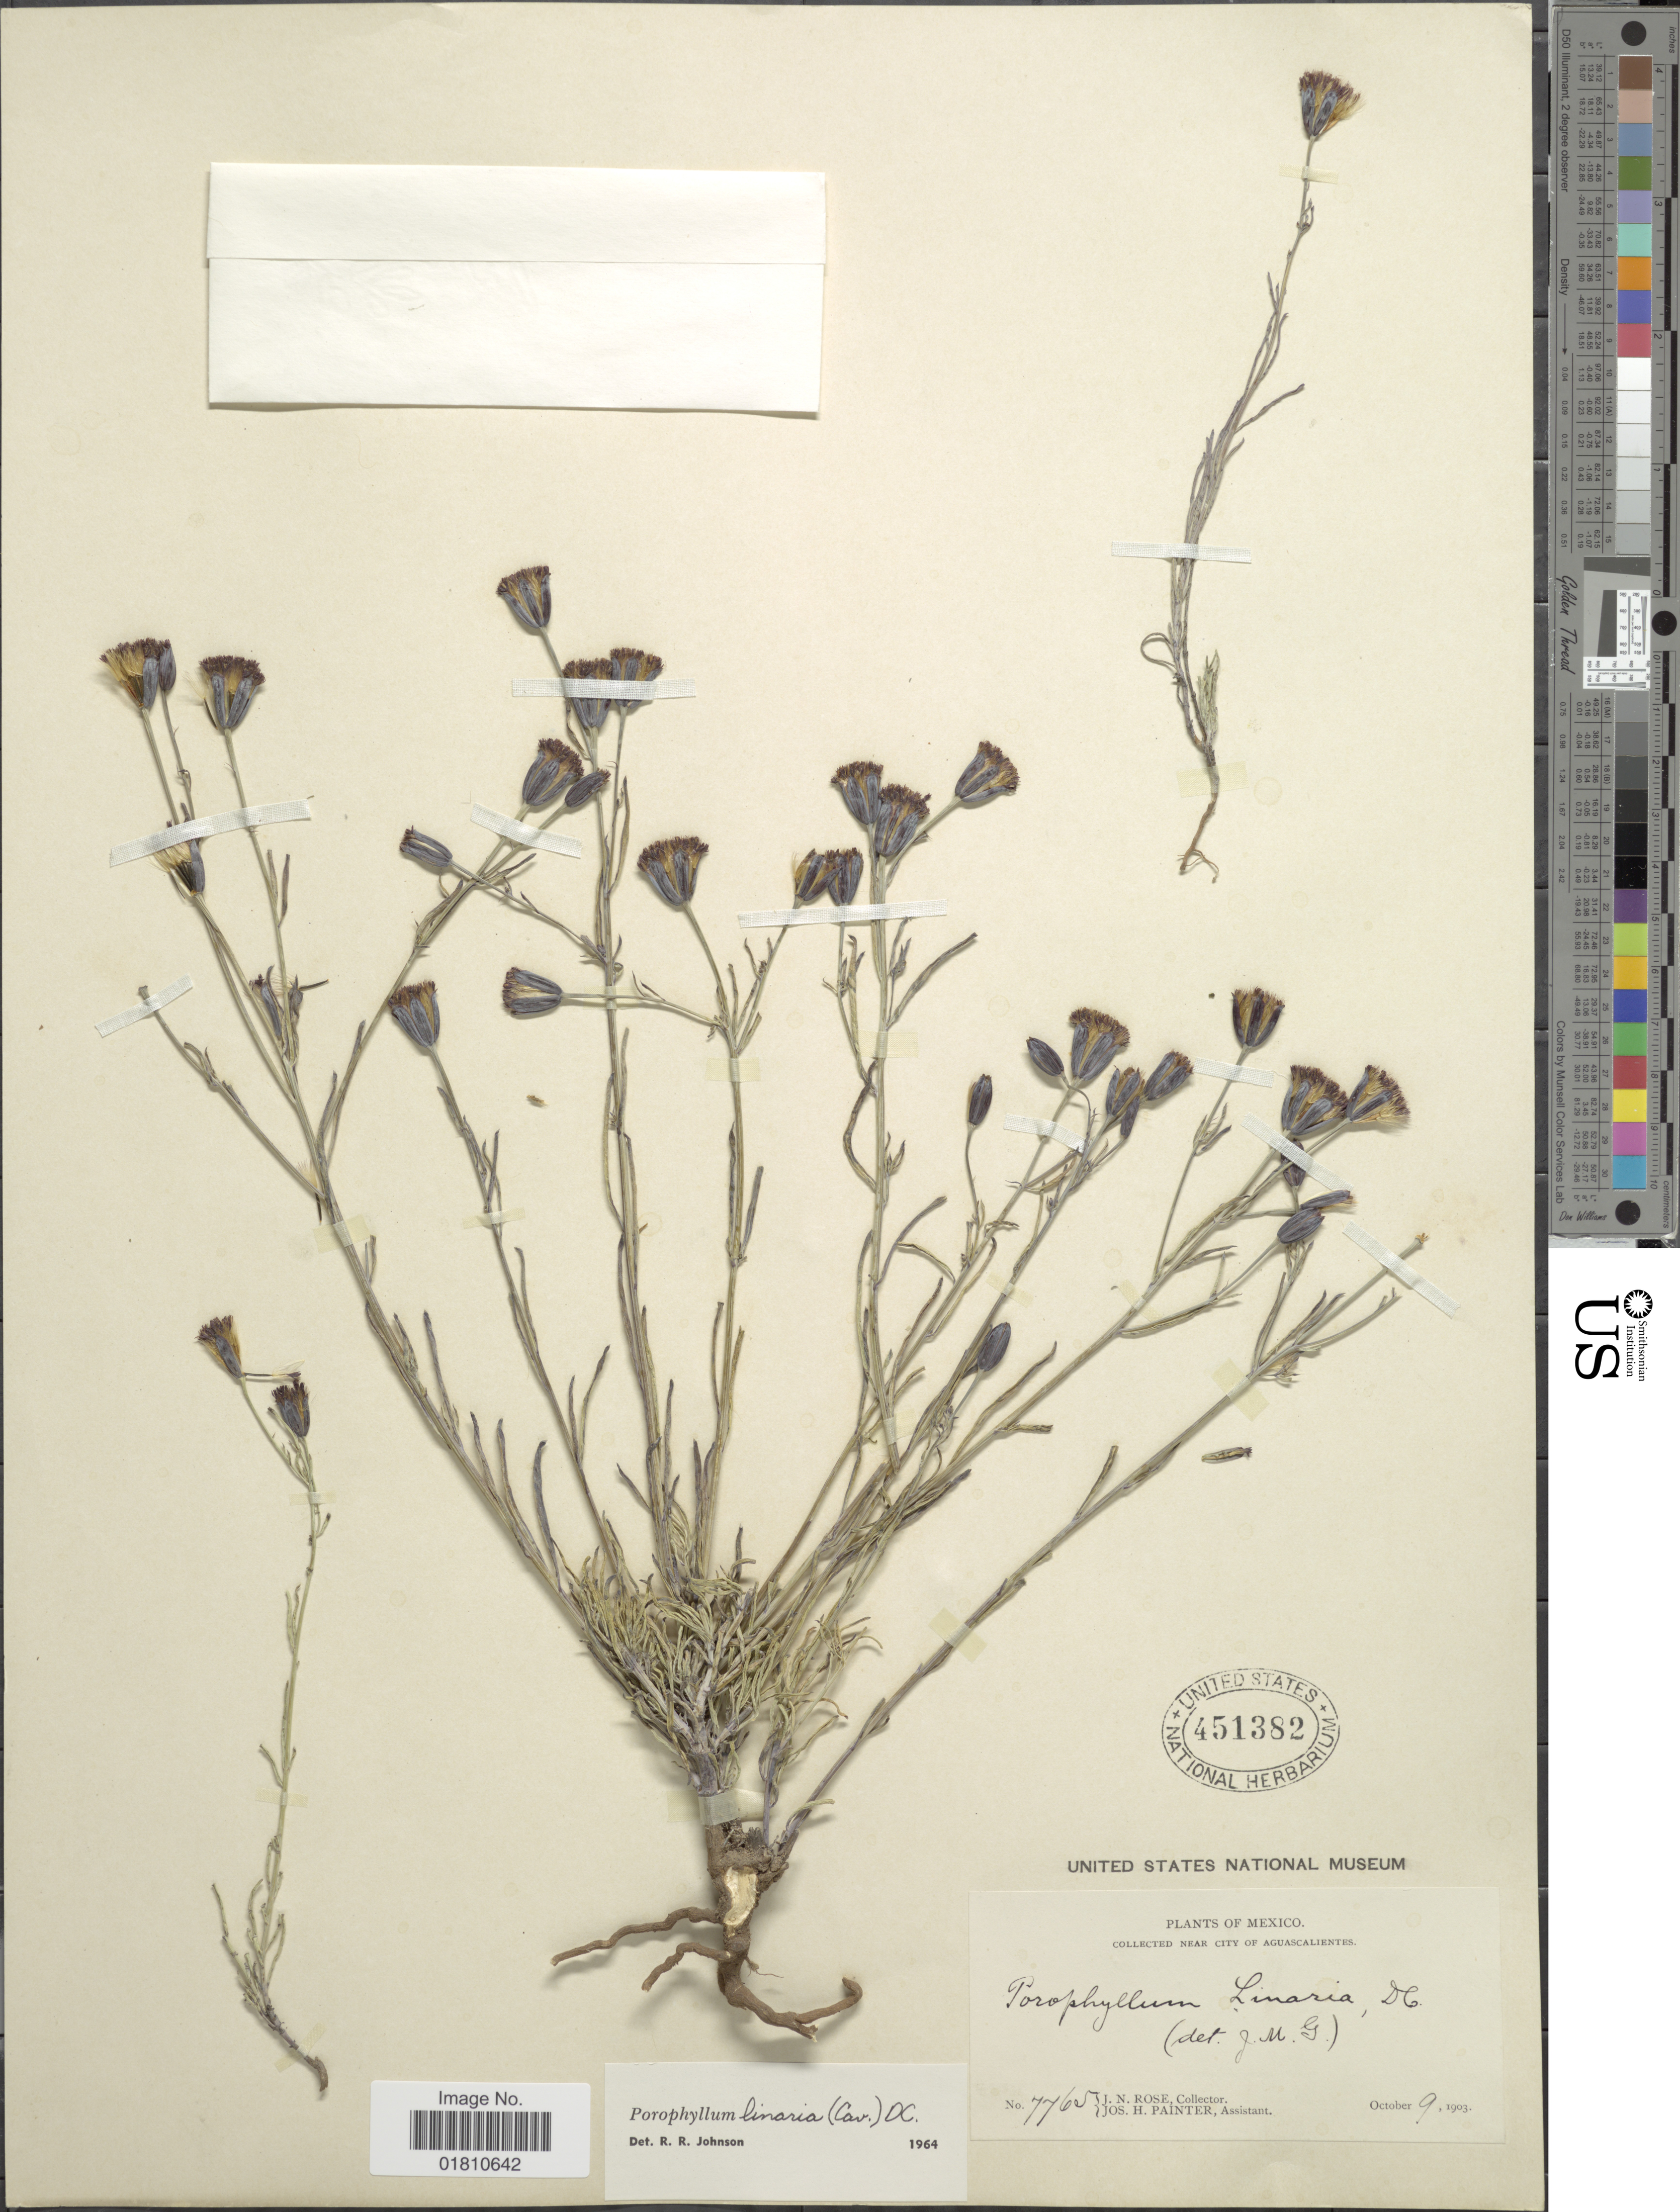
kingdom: Plantae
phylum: Tracheophyta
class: Magnoliopsida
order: Asterales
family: Asteraceae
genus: Porophyllum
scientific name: Porophyllum linaria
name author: (Cav.) DC.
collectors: J. N. Rose & J. H. Painter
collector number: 7765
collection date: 1903-10-09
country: Mexico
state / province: Aguascalientes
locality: Near city of Aguascalientes.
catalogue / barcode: US 451382